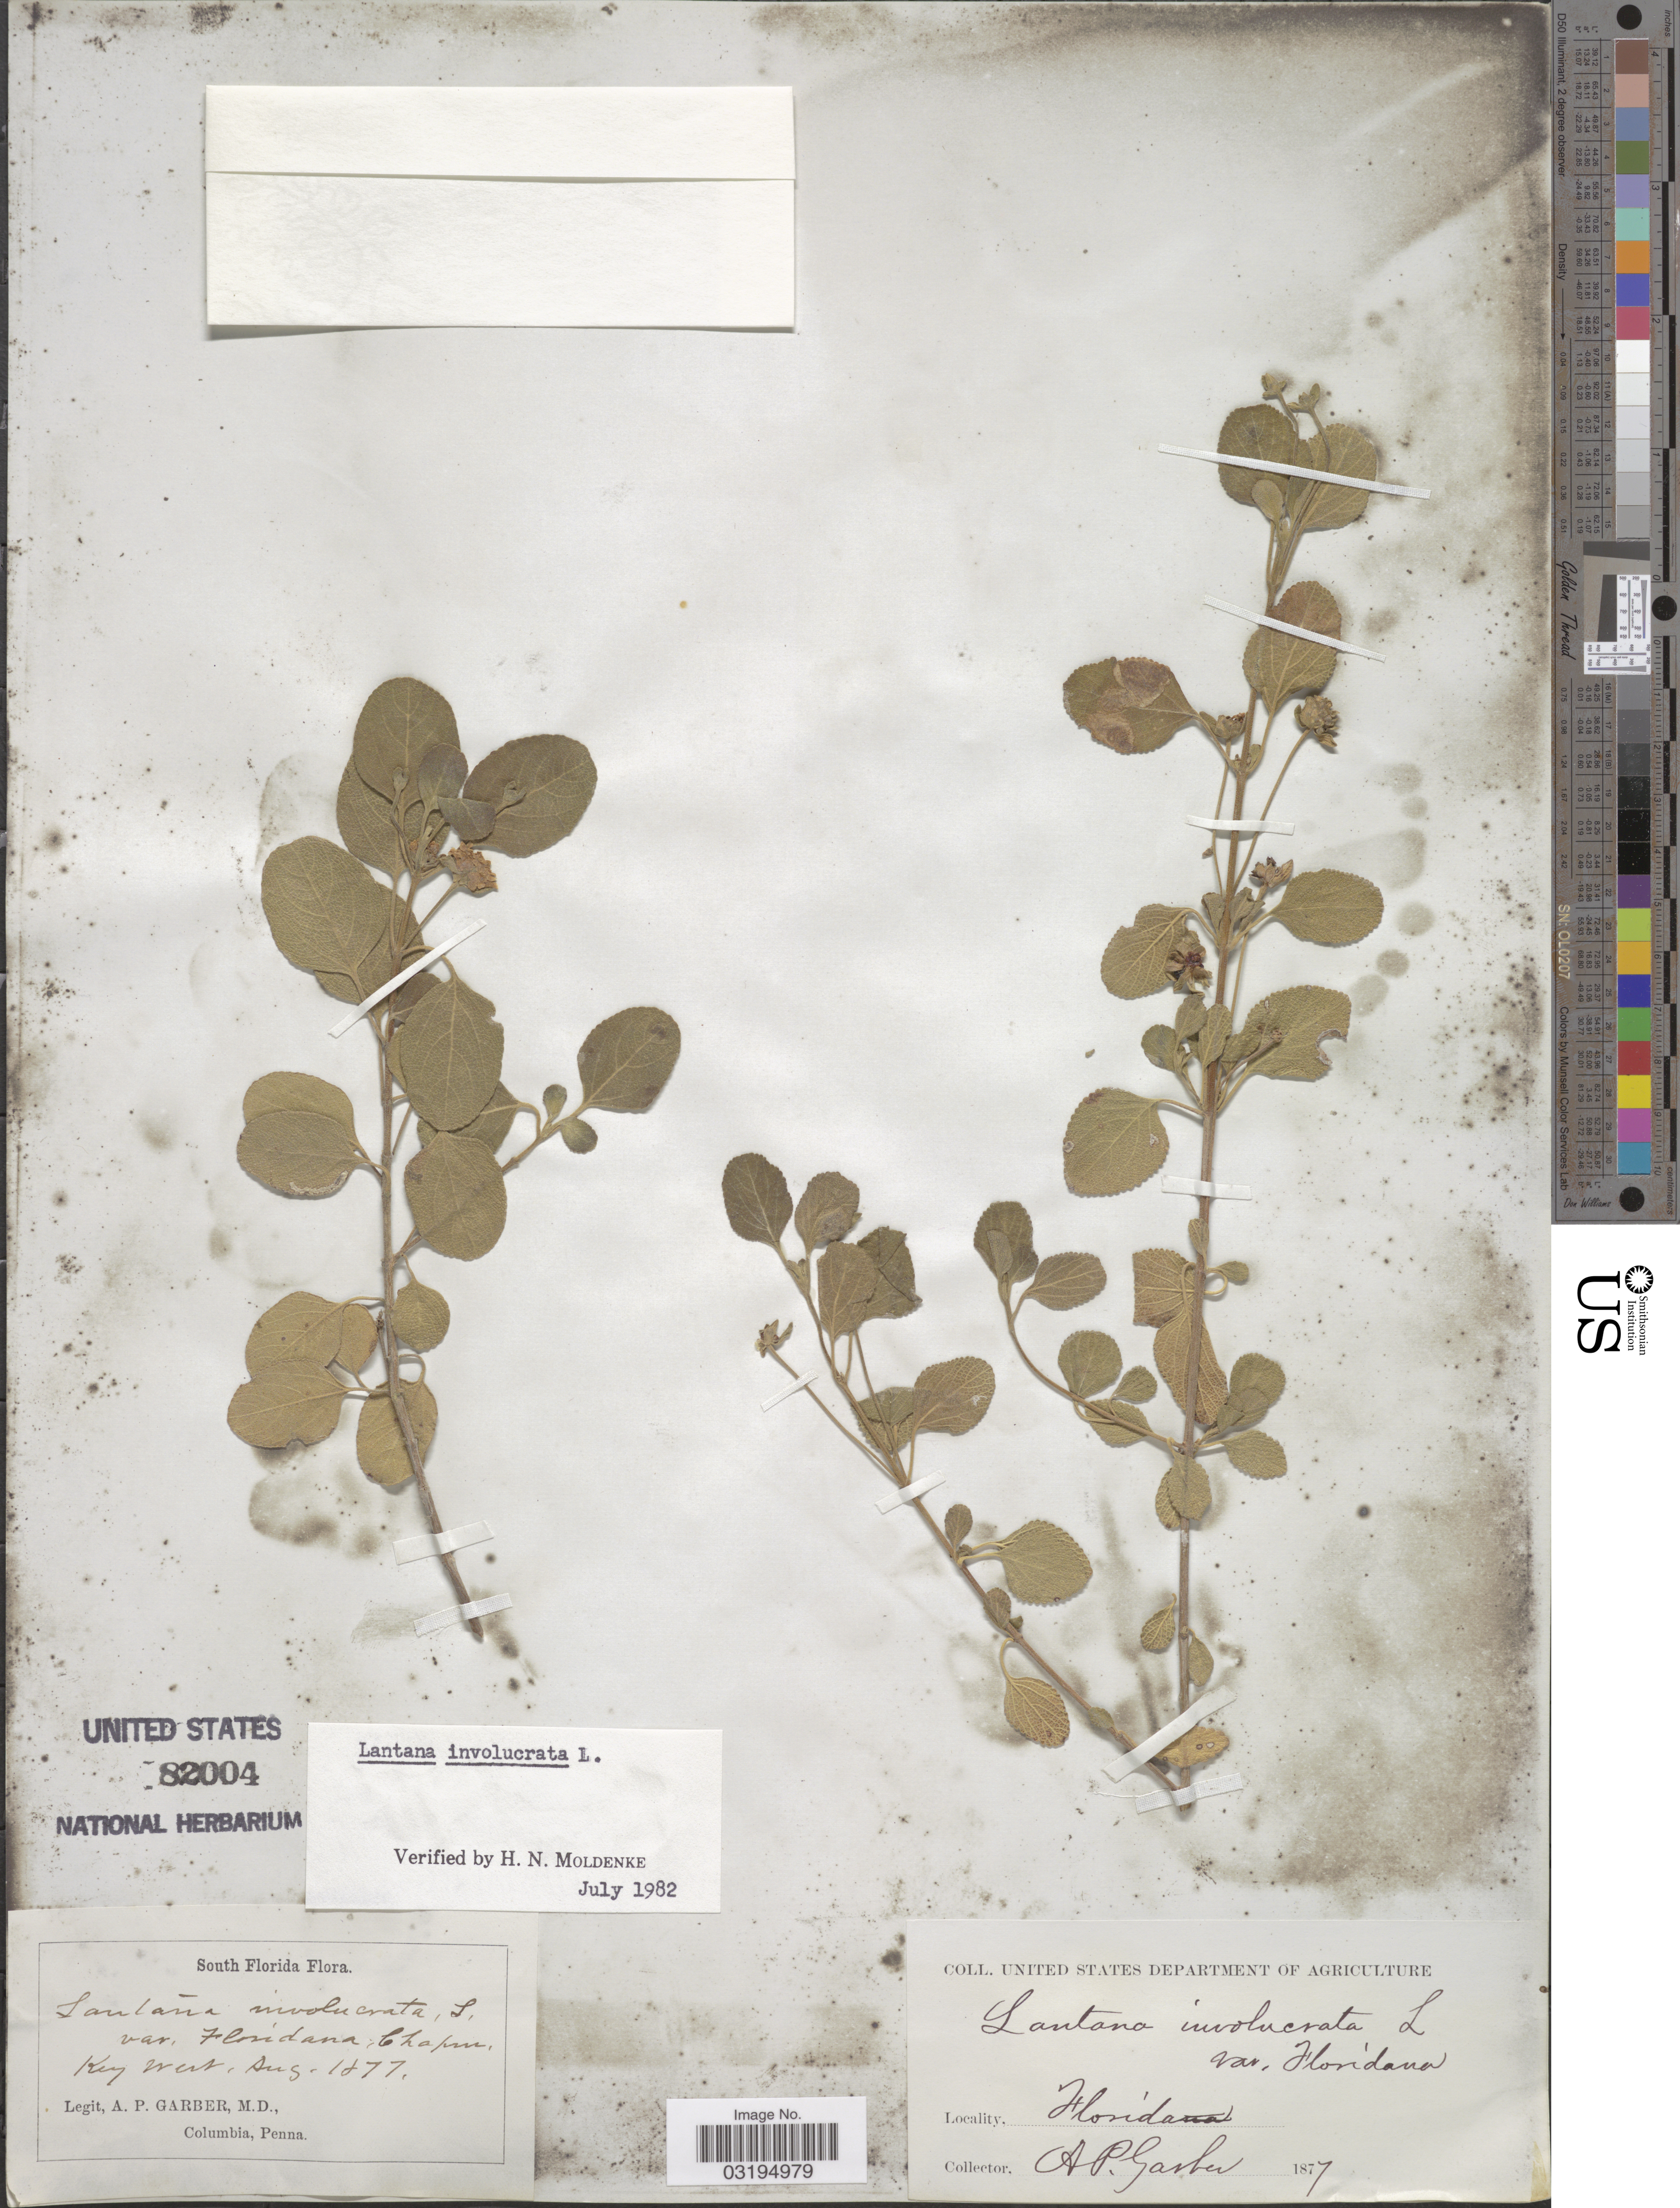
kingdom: Plantae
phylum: Tracheophyta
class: Magnoliopsida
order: Lamiales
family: Verbenaceae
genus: Lantana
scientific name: Lantana involucrata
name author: L.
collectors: A. P. Garber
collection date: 1877-08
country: United States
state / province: Florida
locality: South Florida, Key West.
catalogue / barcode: US 82004